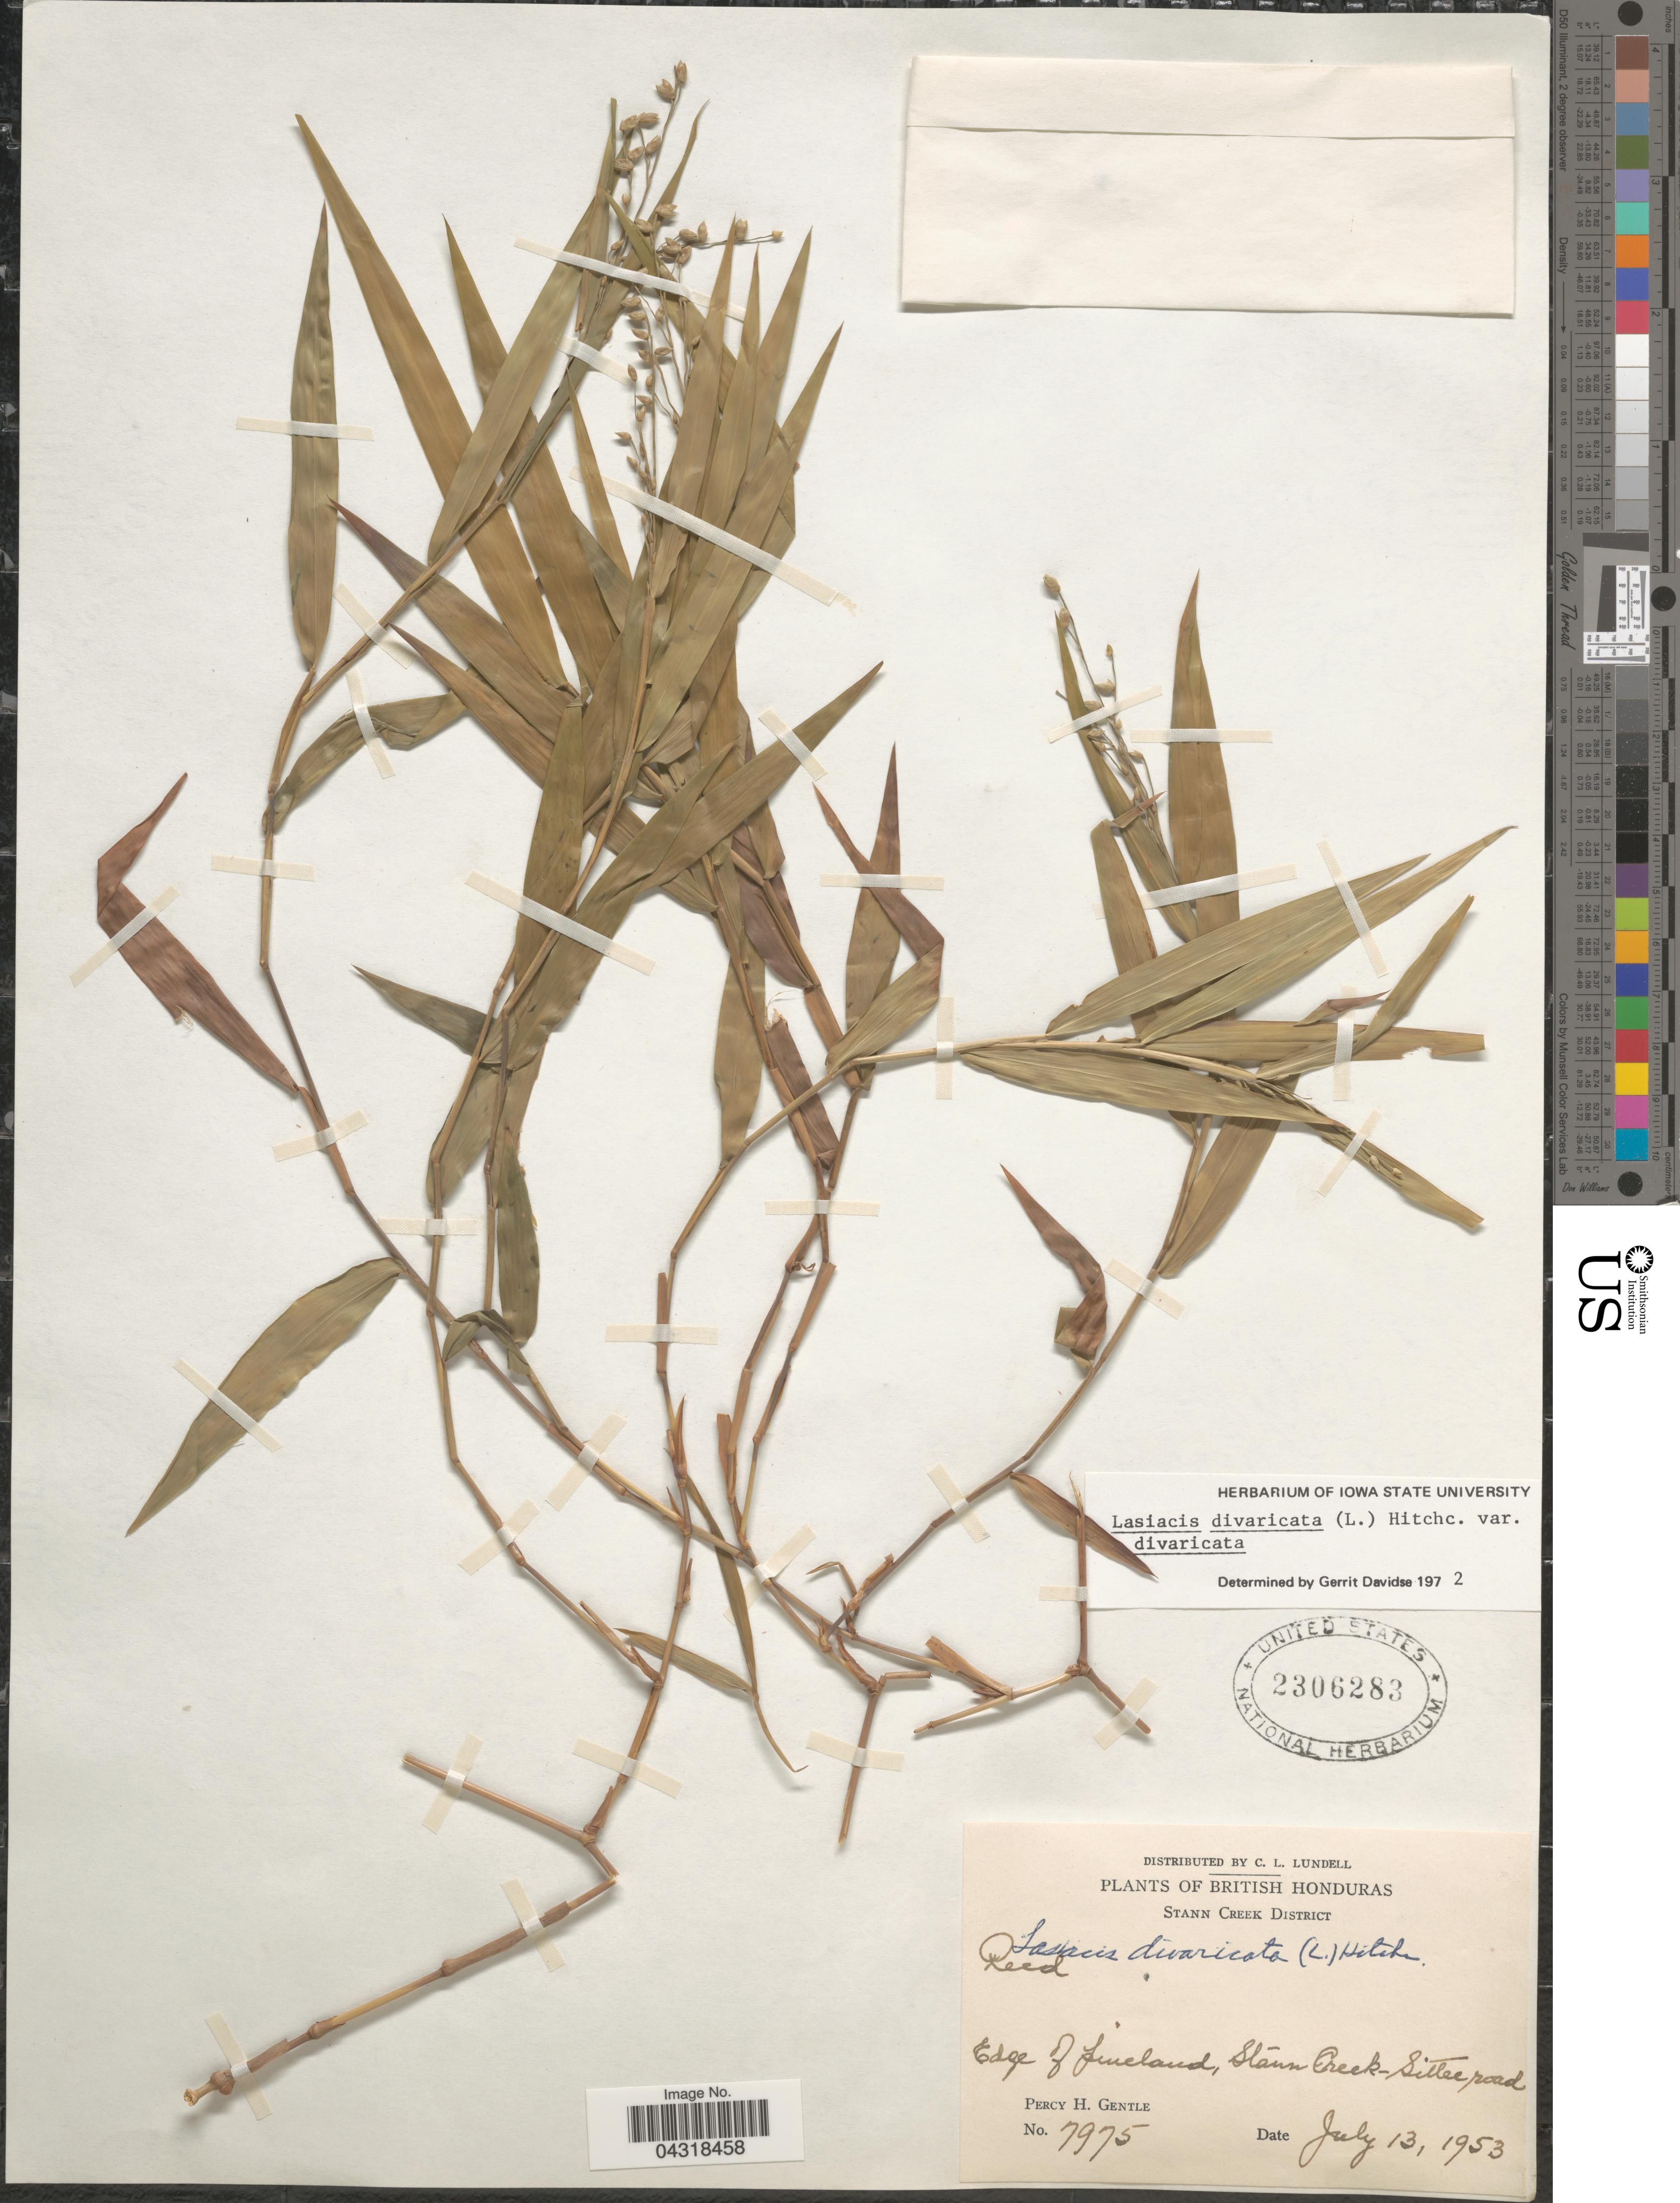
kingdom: Plantae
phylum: Tracheophyta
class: Liliopsida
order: Poales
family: Poaceae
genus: Lasiacis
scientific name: Lasiacis divaricata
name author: (L.) Hitchc.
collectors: P. H. Gentle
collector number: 7975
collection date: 1953-07-13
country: Belize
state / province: Stann Creek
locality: British Honduras. Stann Creek District. Edge of pineland, Stann Creek-Sittee road.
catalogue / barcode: US 2306283